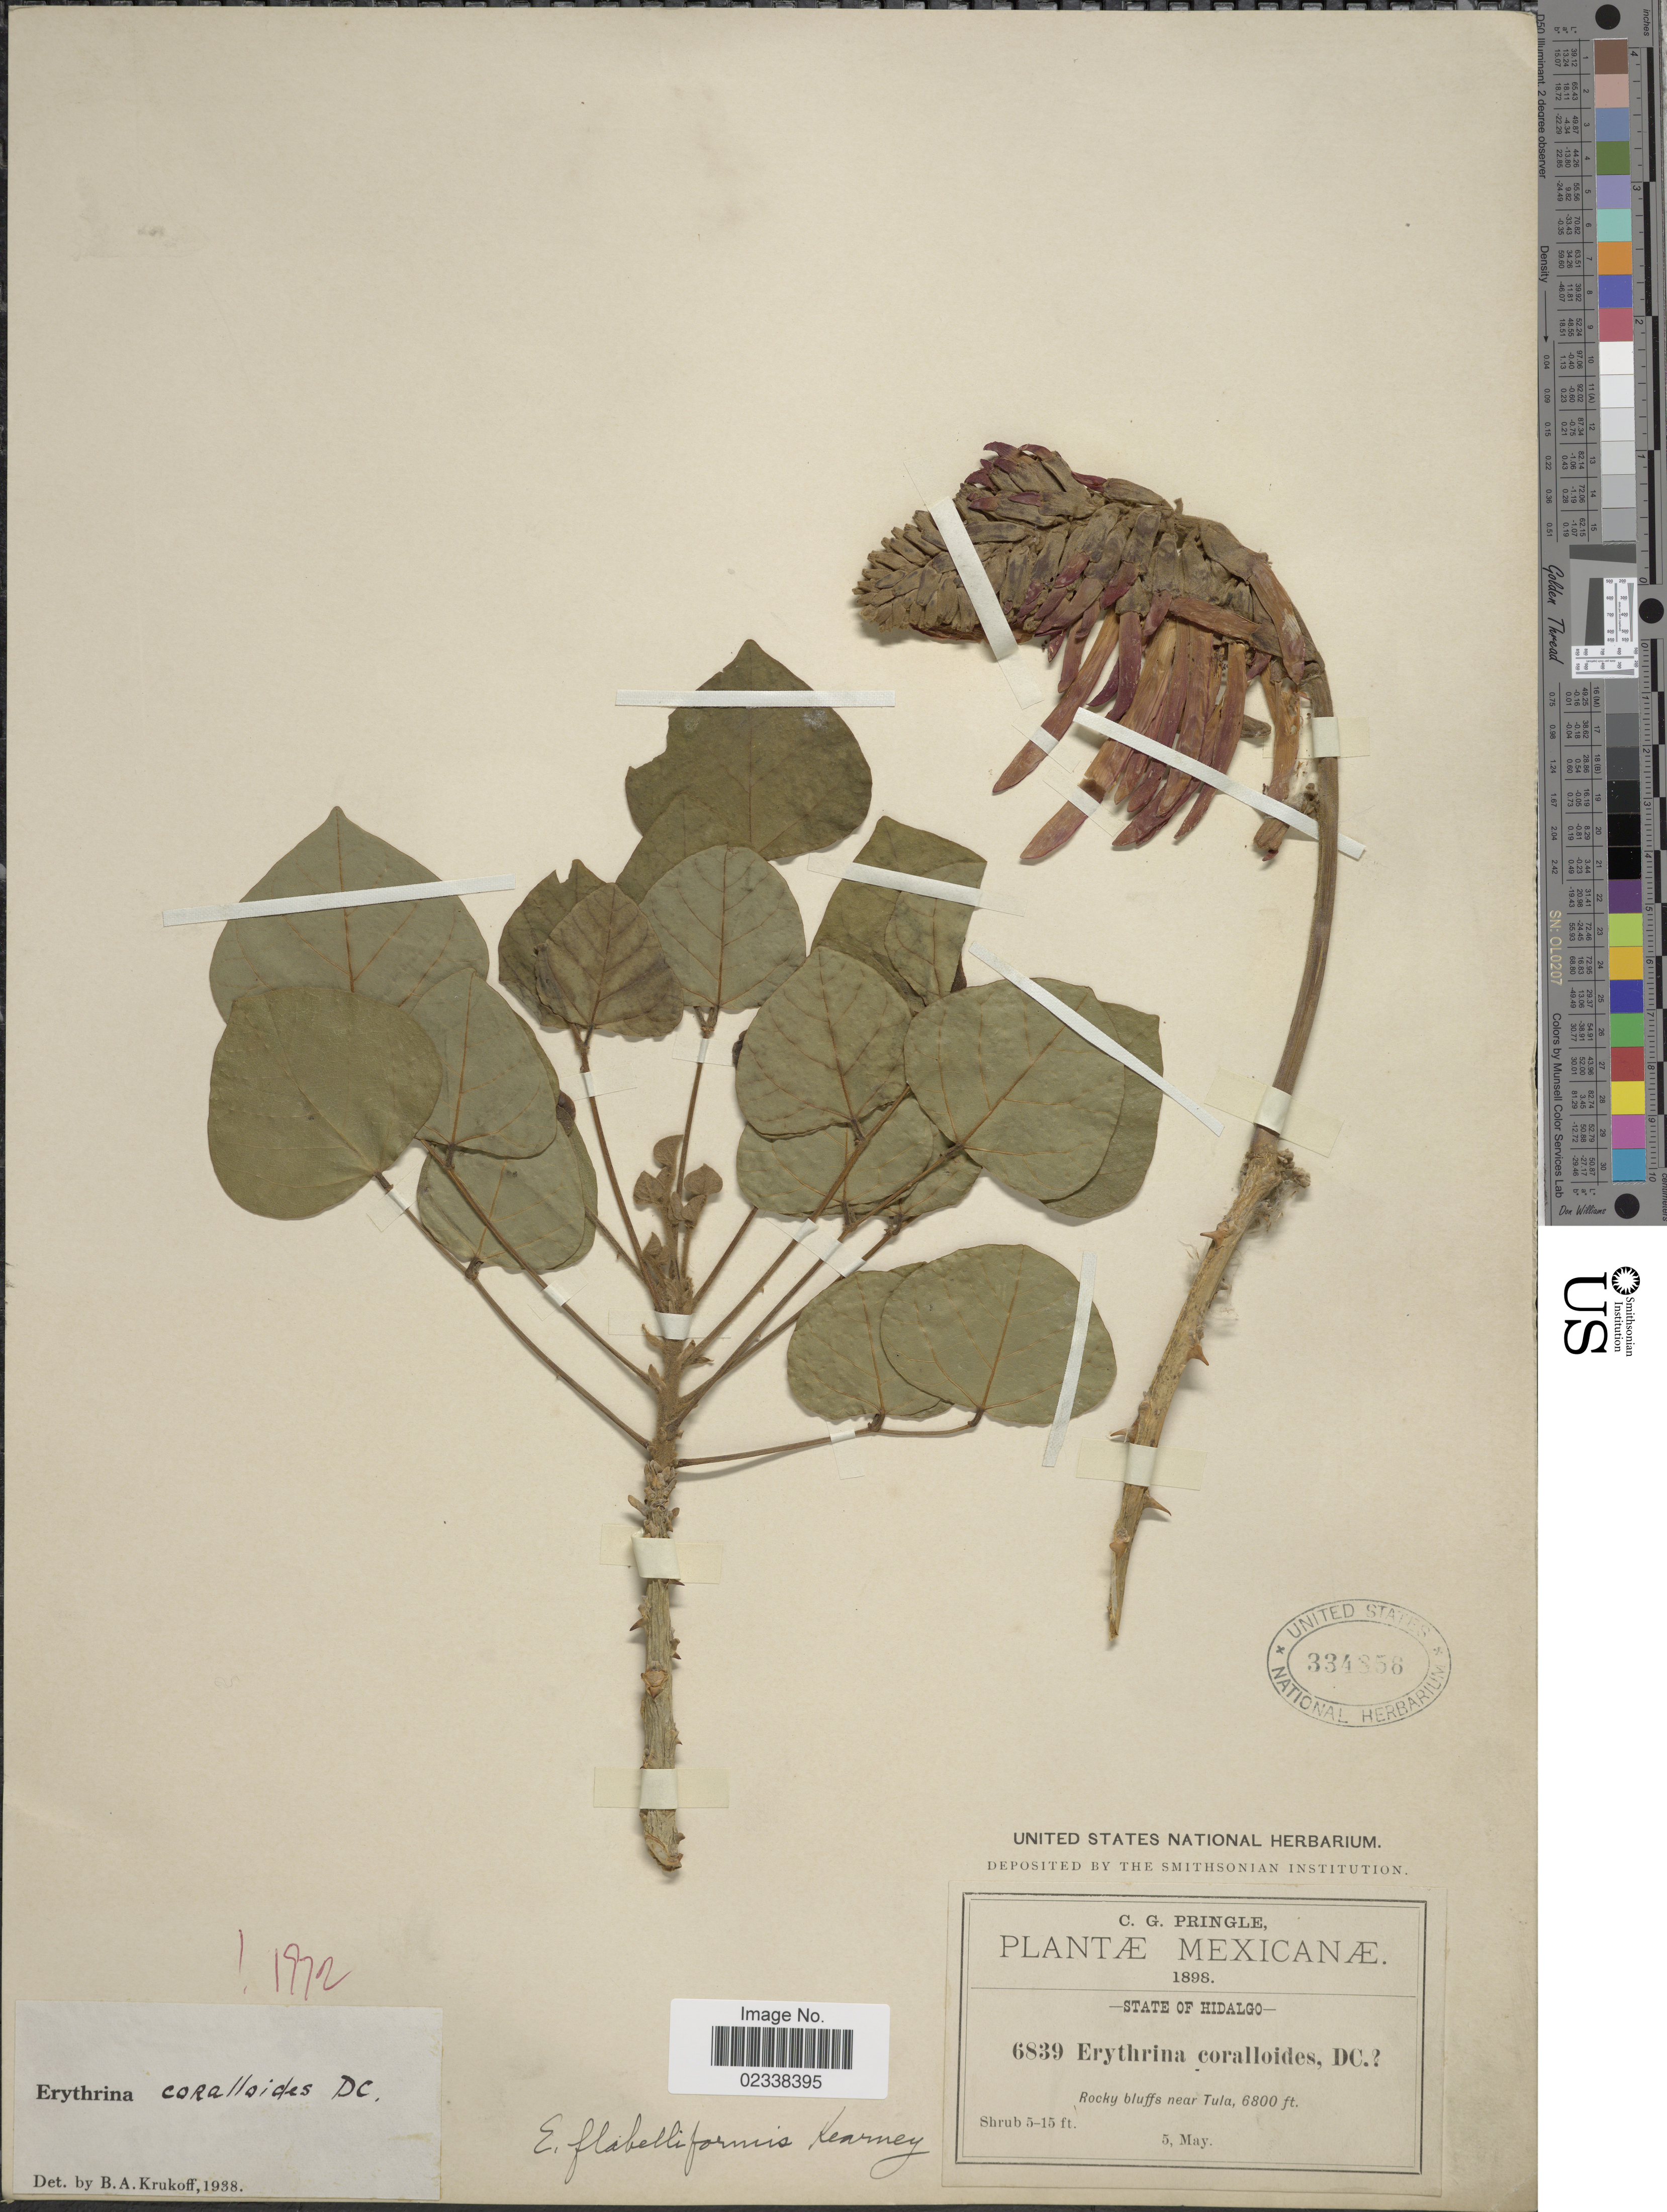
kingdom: Plantae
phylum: Tracheophyta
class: Magnoliopsida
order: Fabales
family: Fabaceae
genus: Erythrina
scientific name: Erythrina coralloides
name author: DC.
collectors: C. G. Pringle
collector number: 6839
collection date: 1898-05-05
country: Mexico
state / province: Hidalgo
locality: near Tula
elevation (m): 2073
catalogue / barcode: US 334856